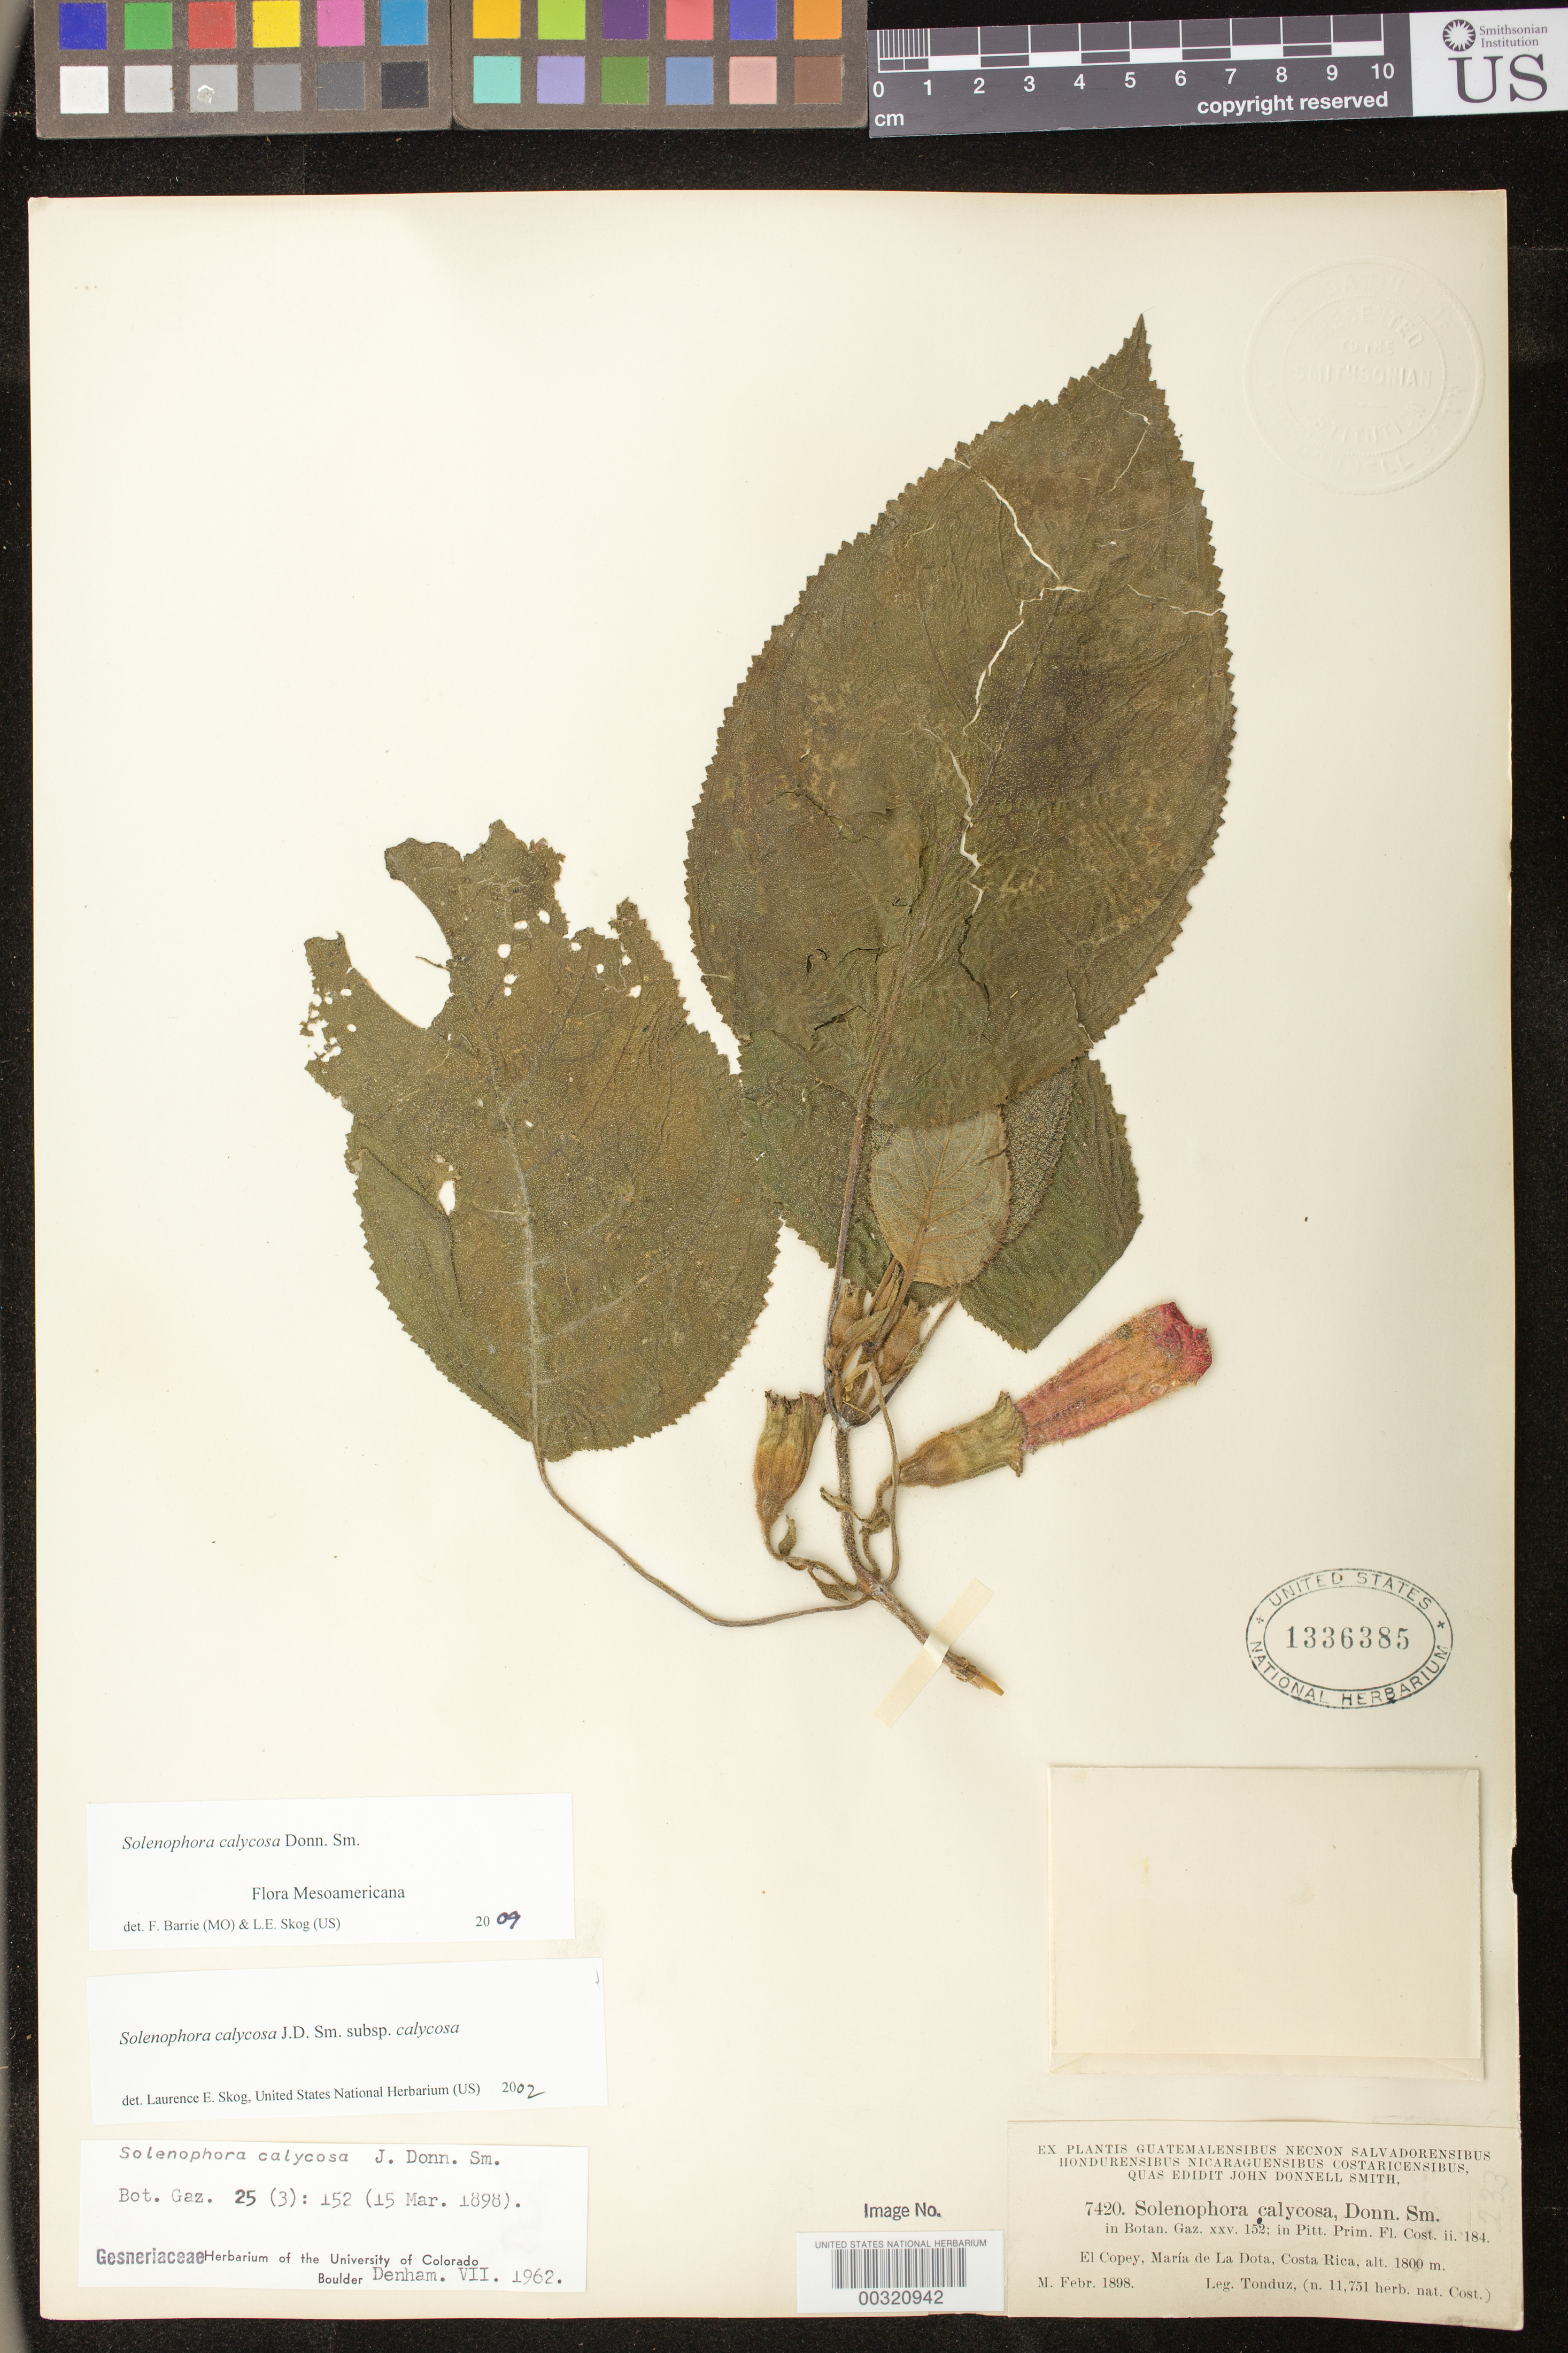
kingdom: Plantae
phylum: Tracheophyta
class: Magnoliopsida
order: Lamiales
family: Gesneriaceae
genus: Solenophora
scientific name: Solenophora calycosa Donn. Sm. subsp. calycosa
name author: (Donn. Sm.) Donn. Sm.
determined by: Skog, Laurence E.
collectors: A. Tonduz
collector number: HNC 11751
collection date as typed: Feb 1898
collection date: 1898-02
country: Costa Rica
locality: El Copey, Maria de La Dota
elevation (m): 1800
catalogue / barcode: US 1336385